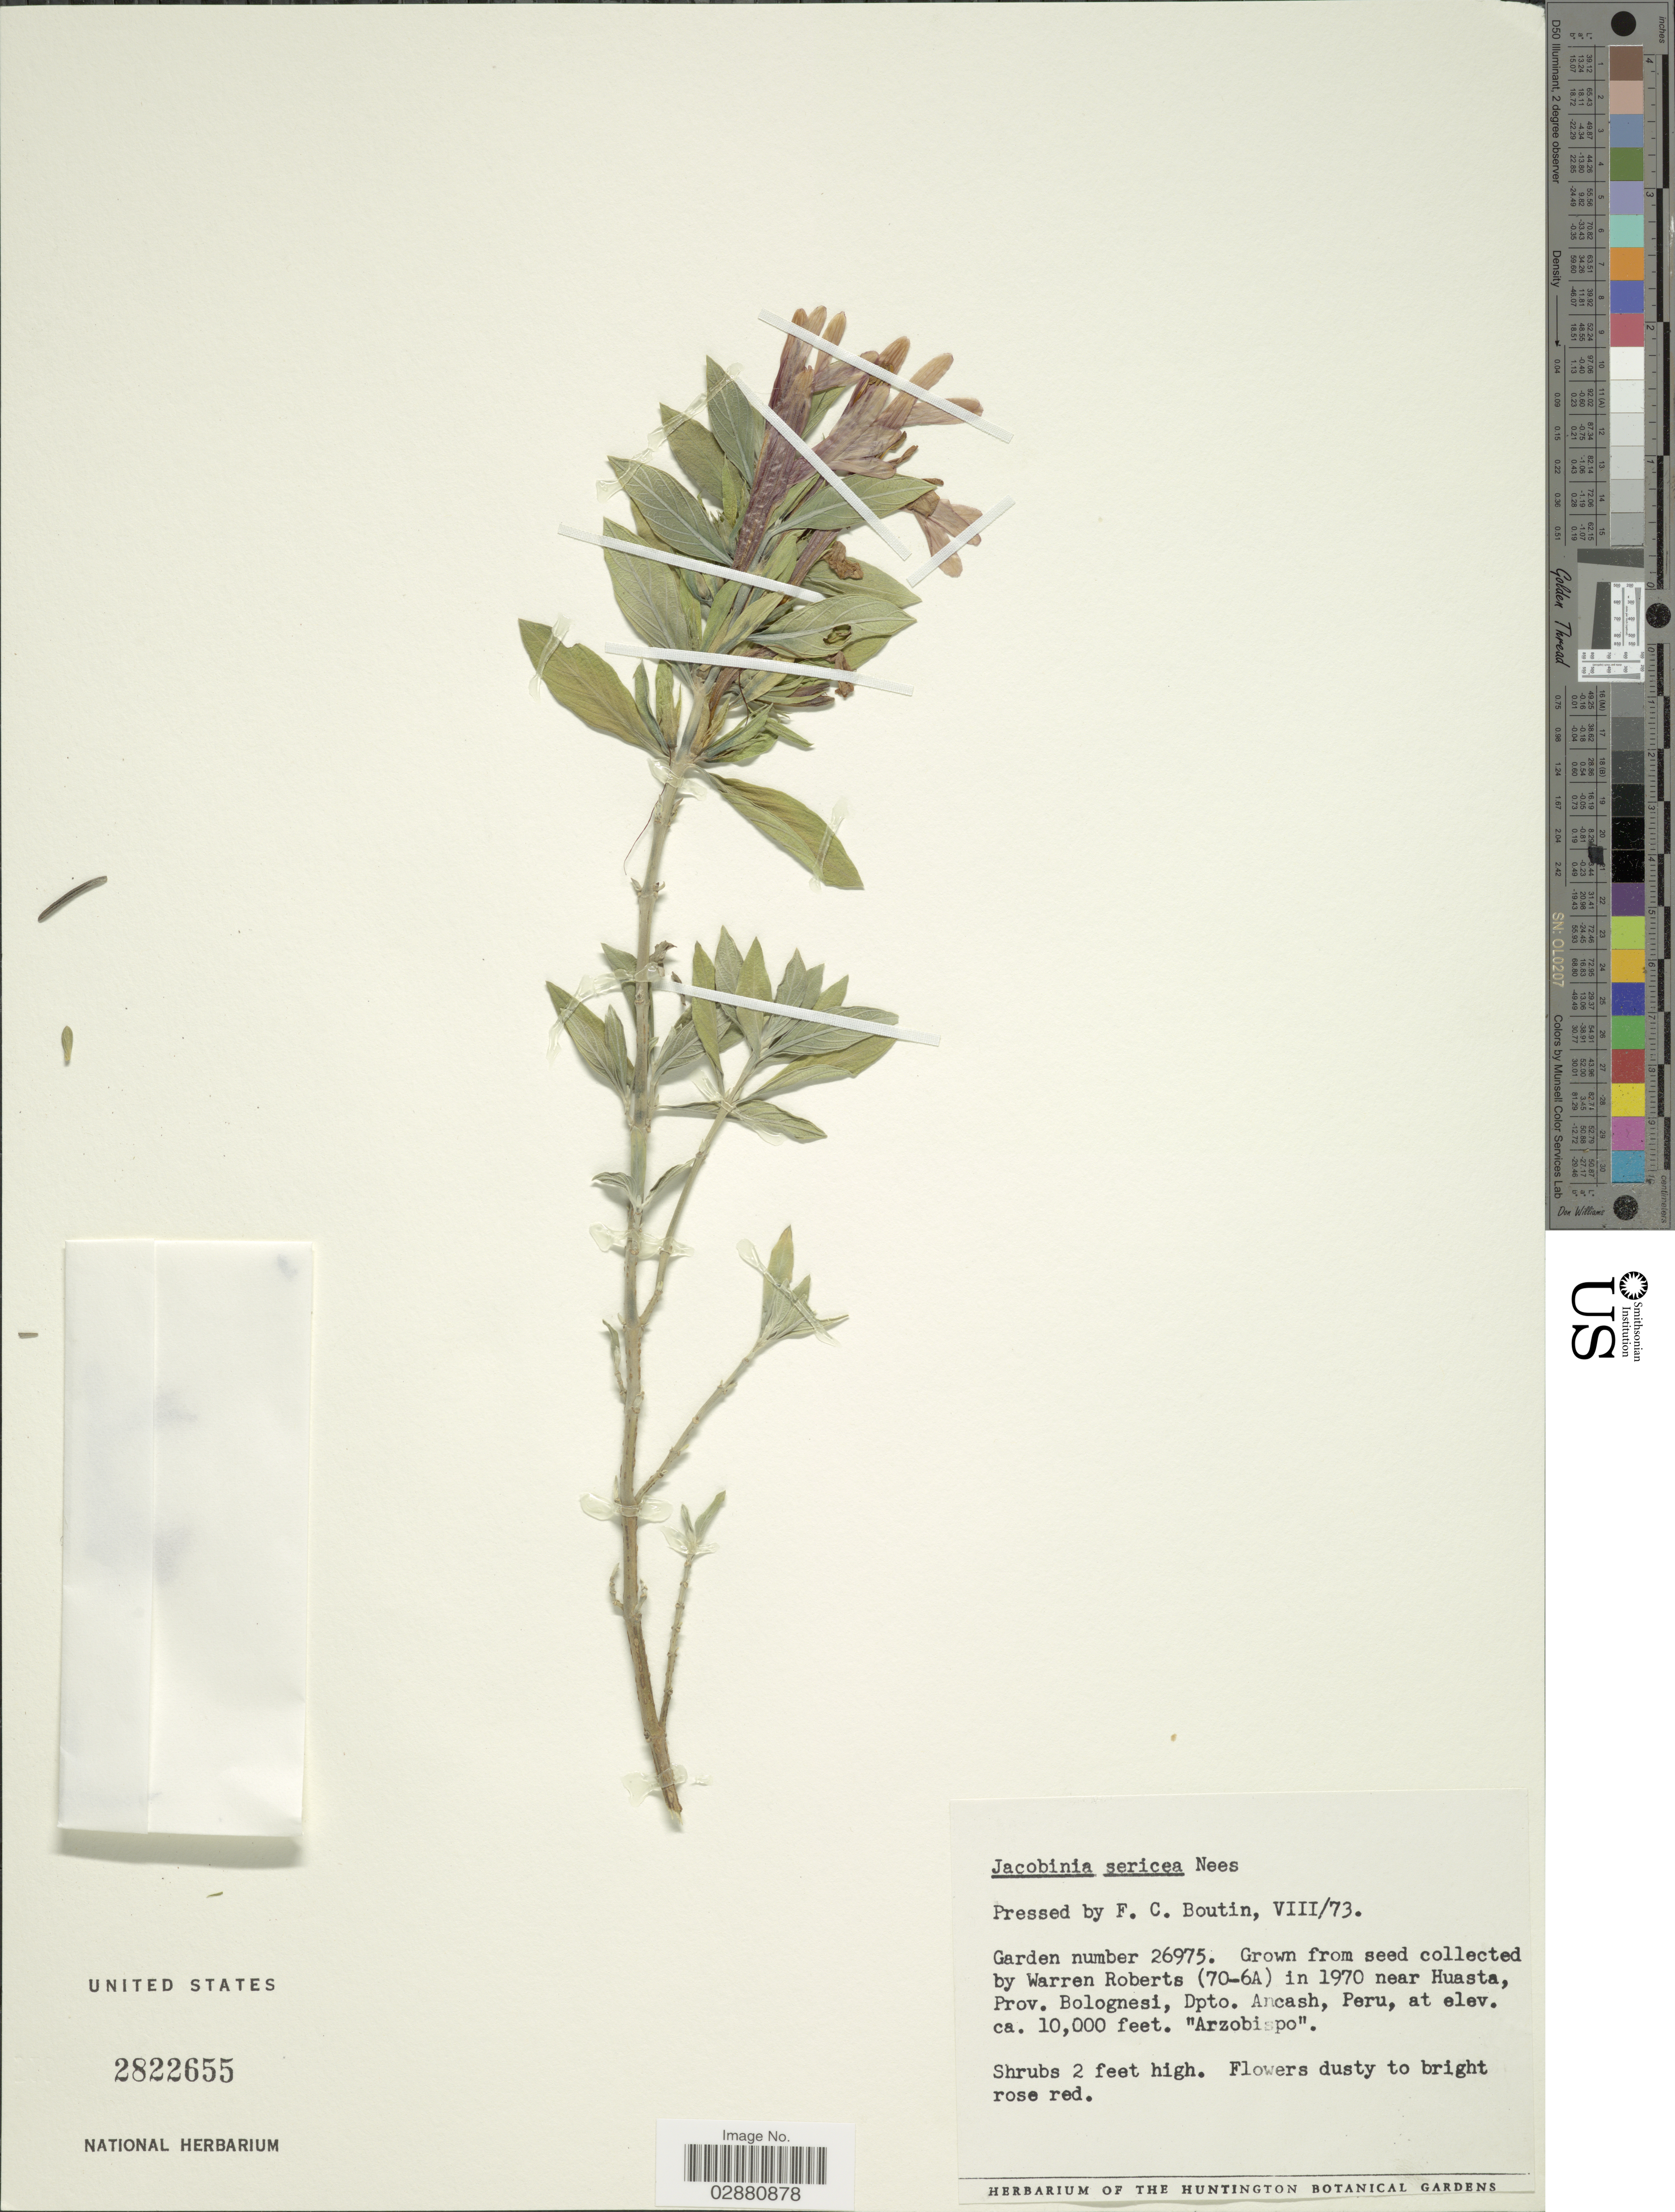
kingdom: Plantae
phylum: Tracheophyta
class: Magnoliopsida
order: Lamiales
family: Acanthaceae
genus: Justicia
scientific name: Justicia sericea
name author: Ruiz & Pav.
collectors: W. Roberts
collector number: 70-6A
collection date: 1970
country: Peru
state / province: Ancash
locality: Near Huasta, Prov. Bolognesi, Dpto. Ancash.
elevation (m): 3048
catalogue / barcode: US 2822655